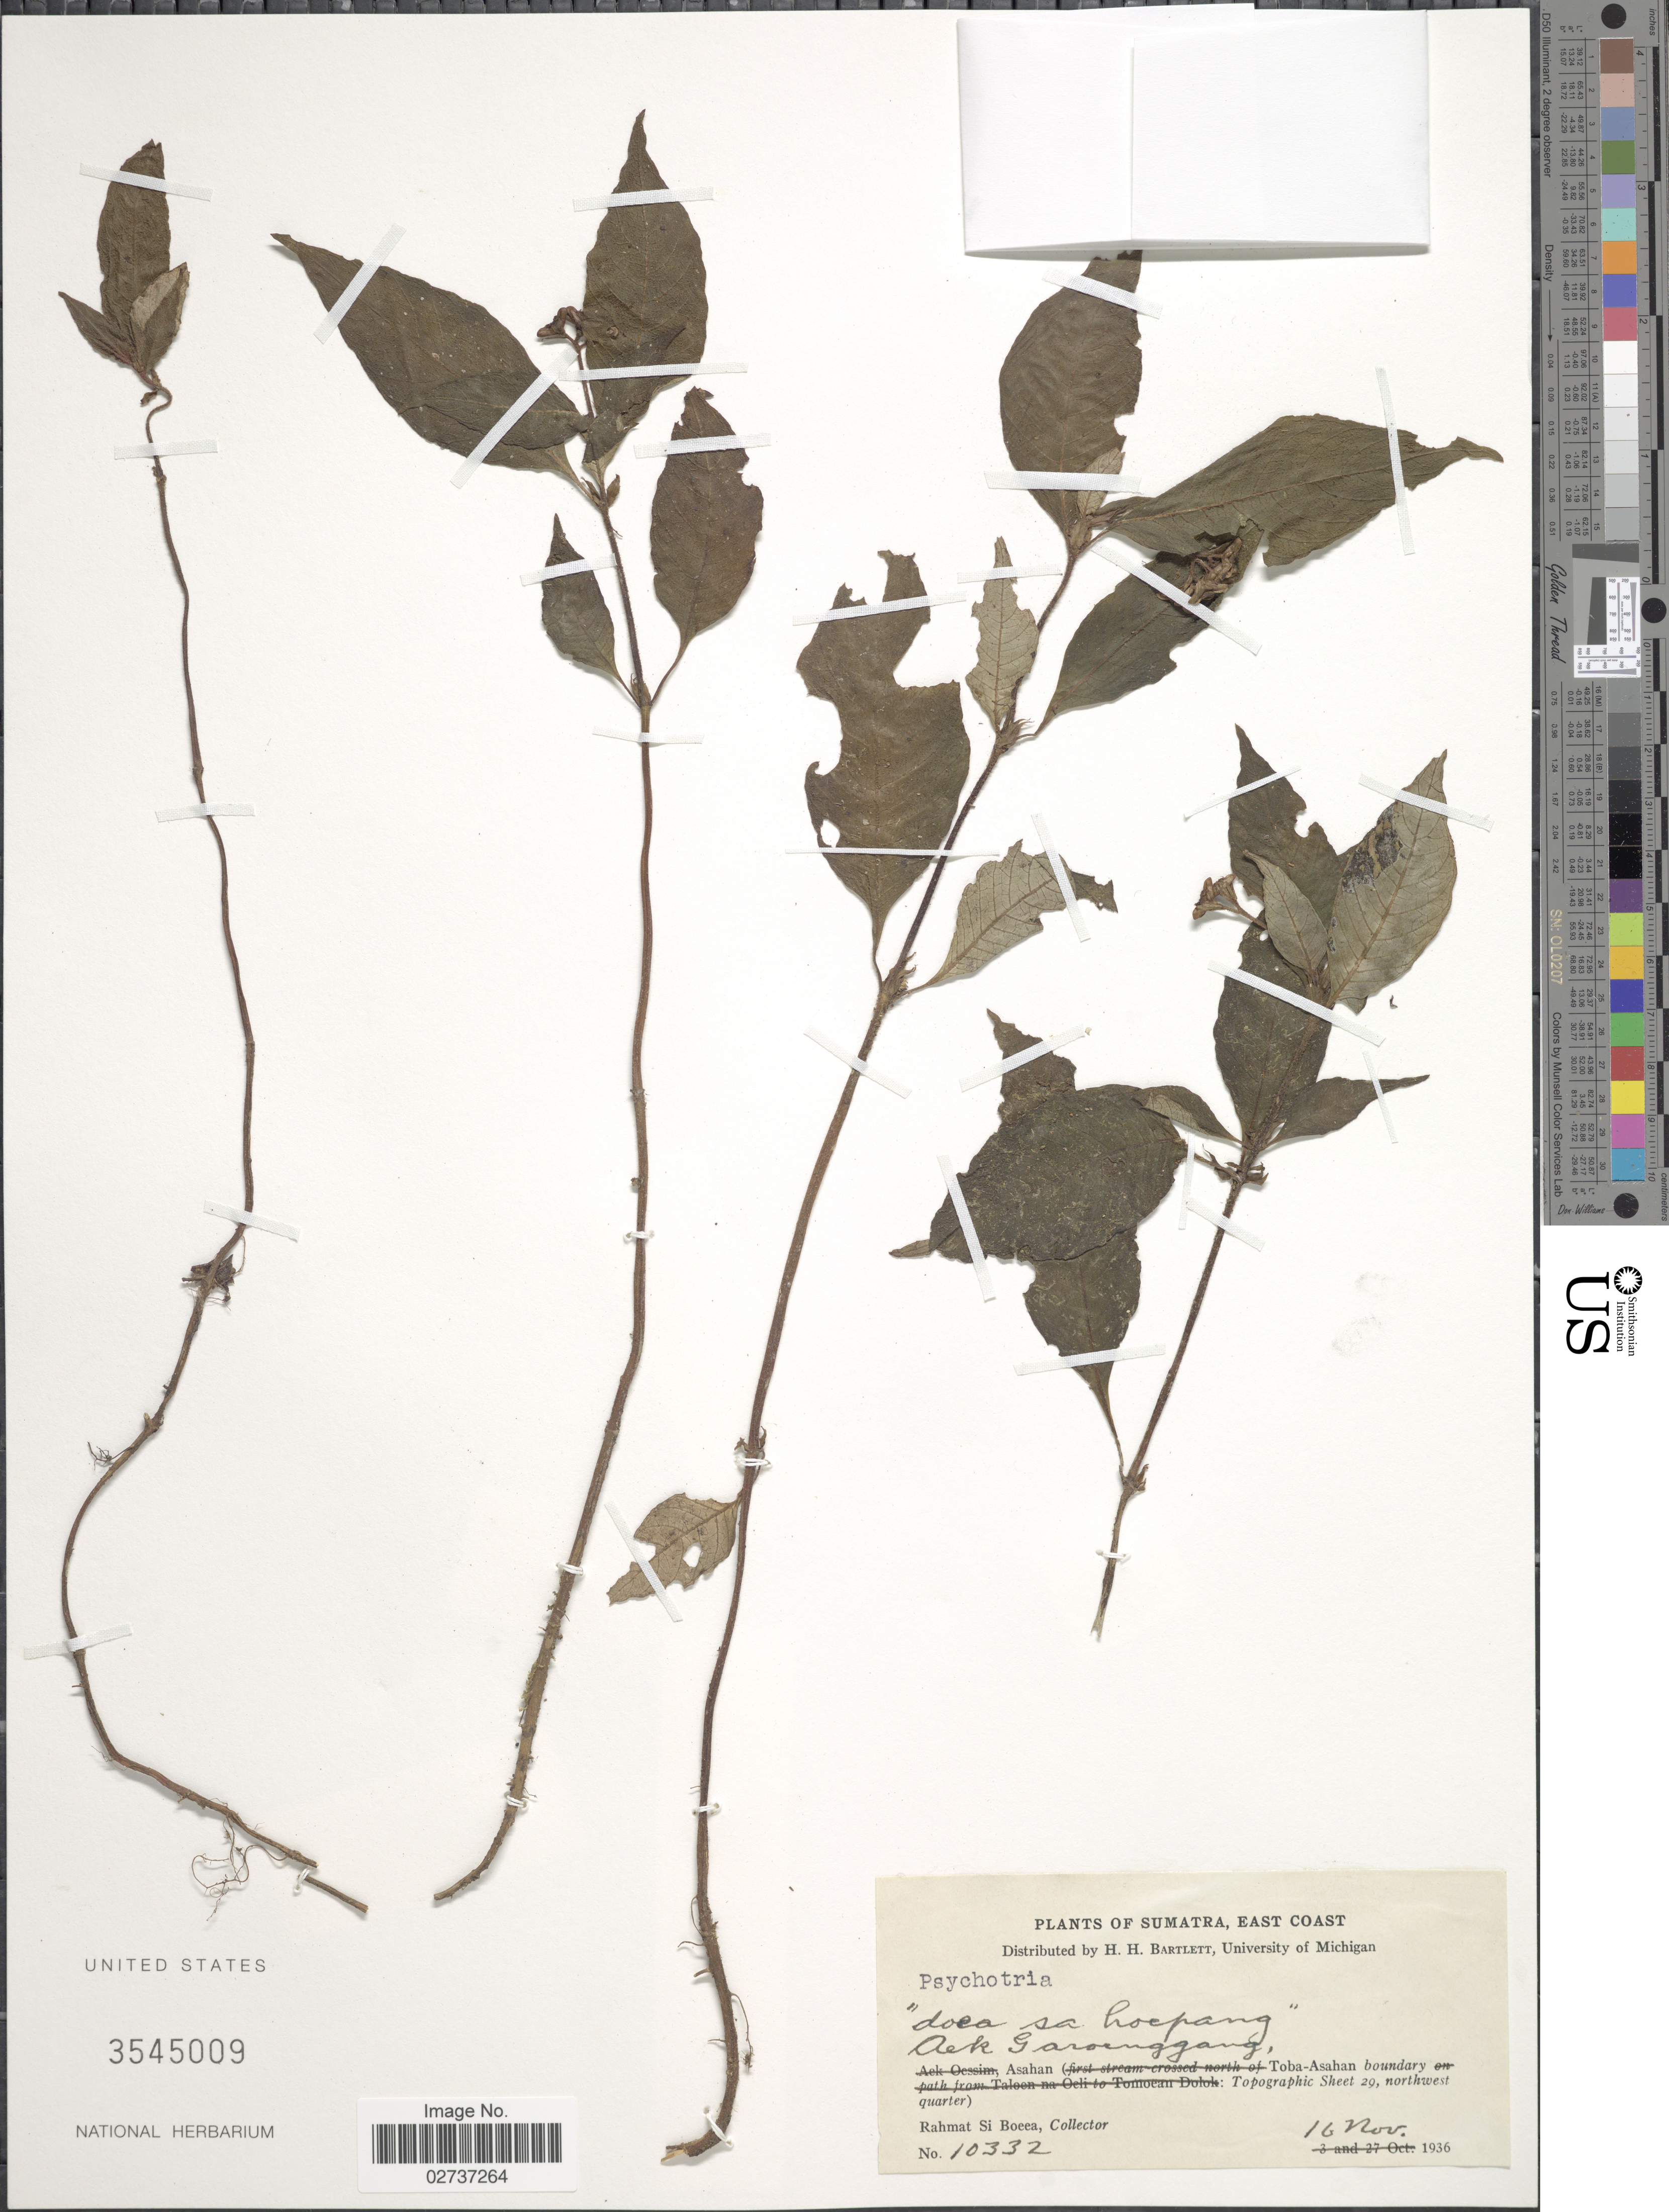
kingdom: Plantae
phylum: Tracheophyta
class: Magnoliopsida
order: Gentianales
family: Rubiaceae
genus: Psychotria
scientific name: Psychotria sp.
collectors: Rahmat Si Boeea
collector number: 10332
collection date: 1936-11-16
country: Indonesia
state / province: Sumatra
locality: East Coast, Aek Garoenggang, Toba Asahan boundary, Topographic Sheet 29, northwest quarter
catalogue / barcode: US 3545009